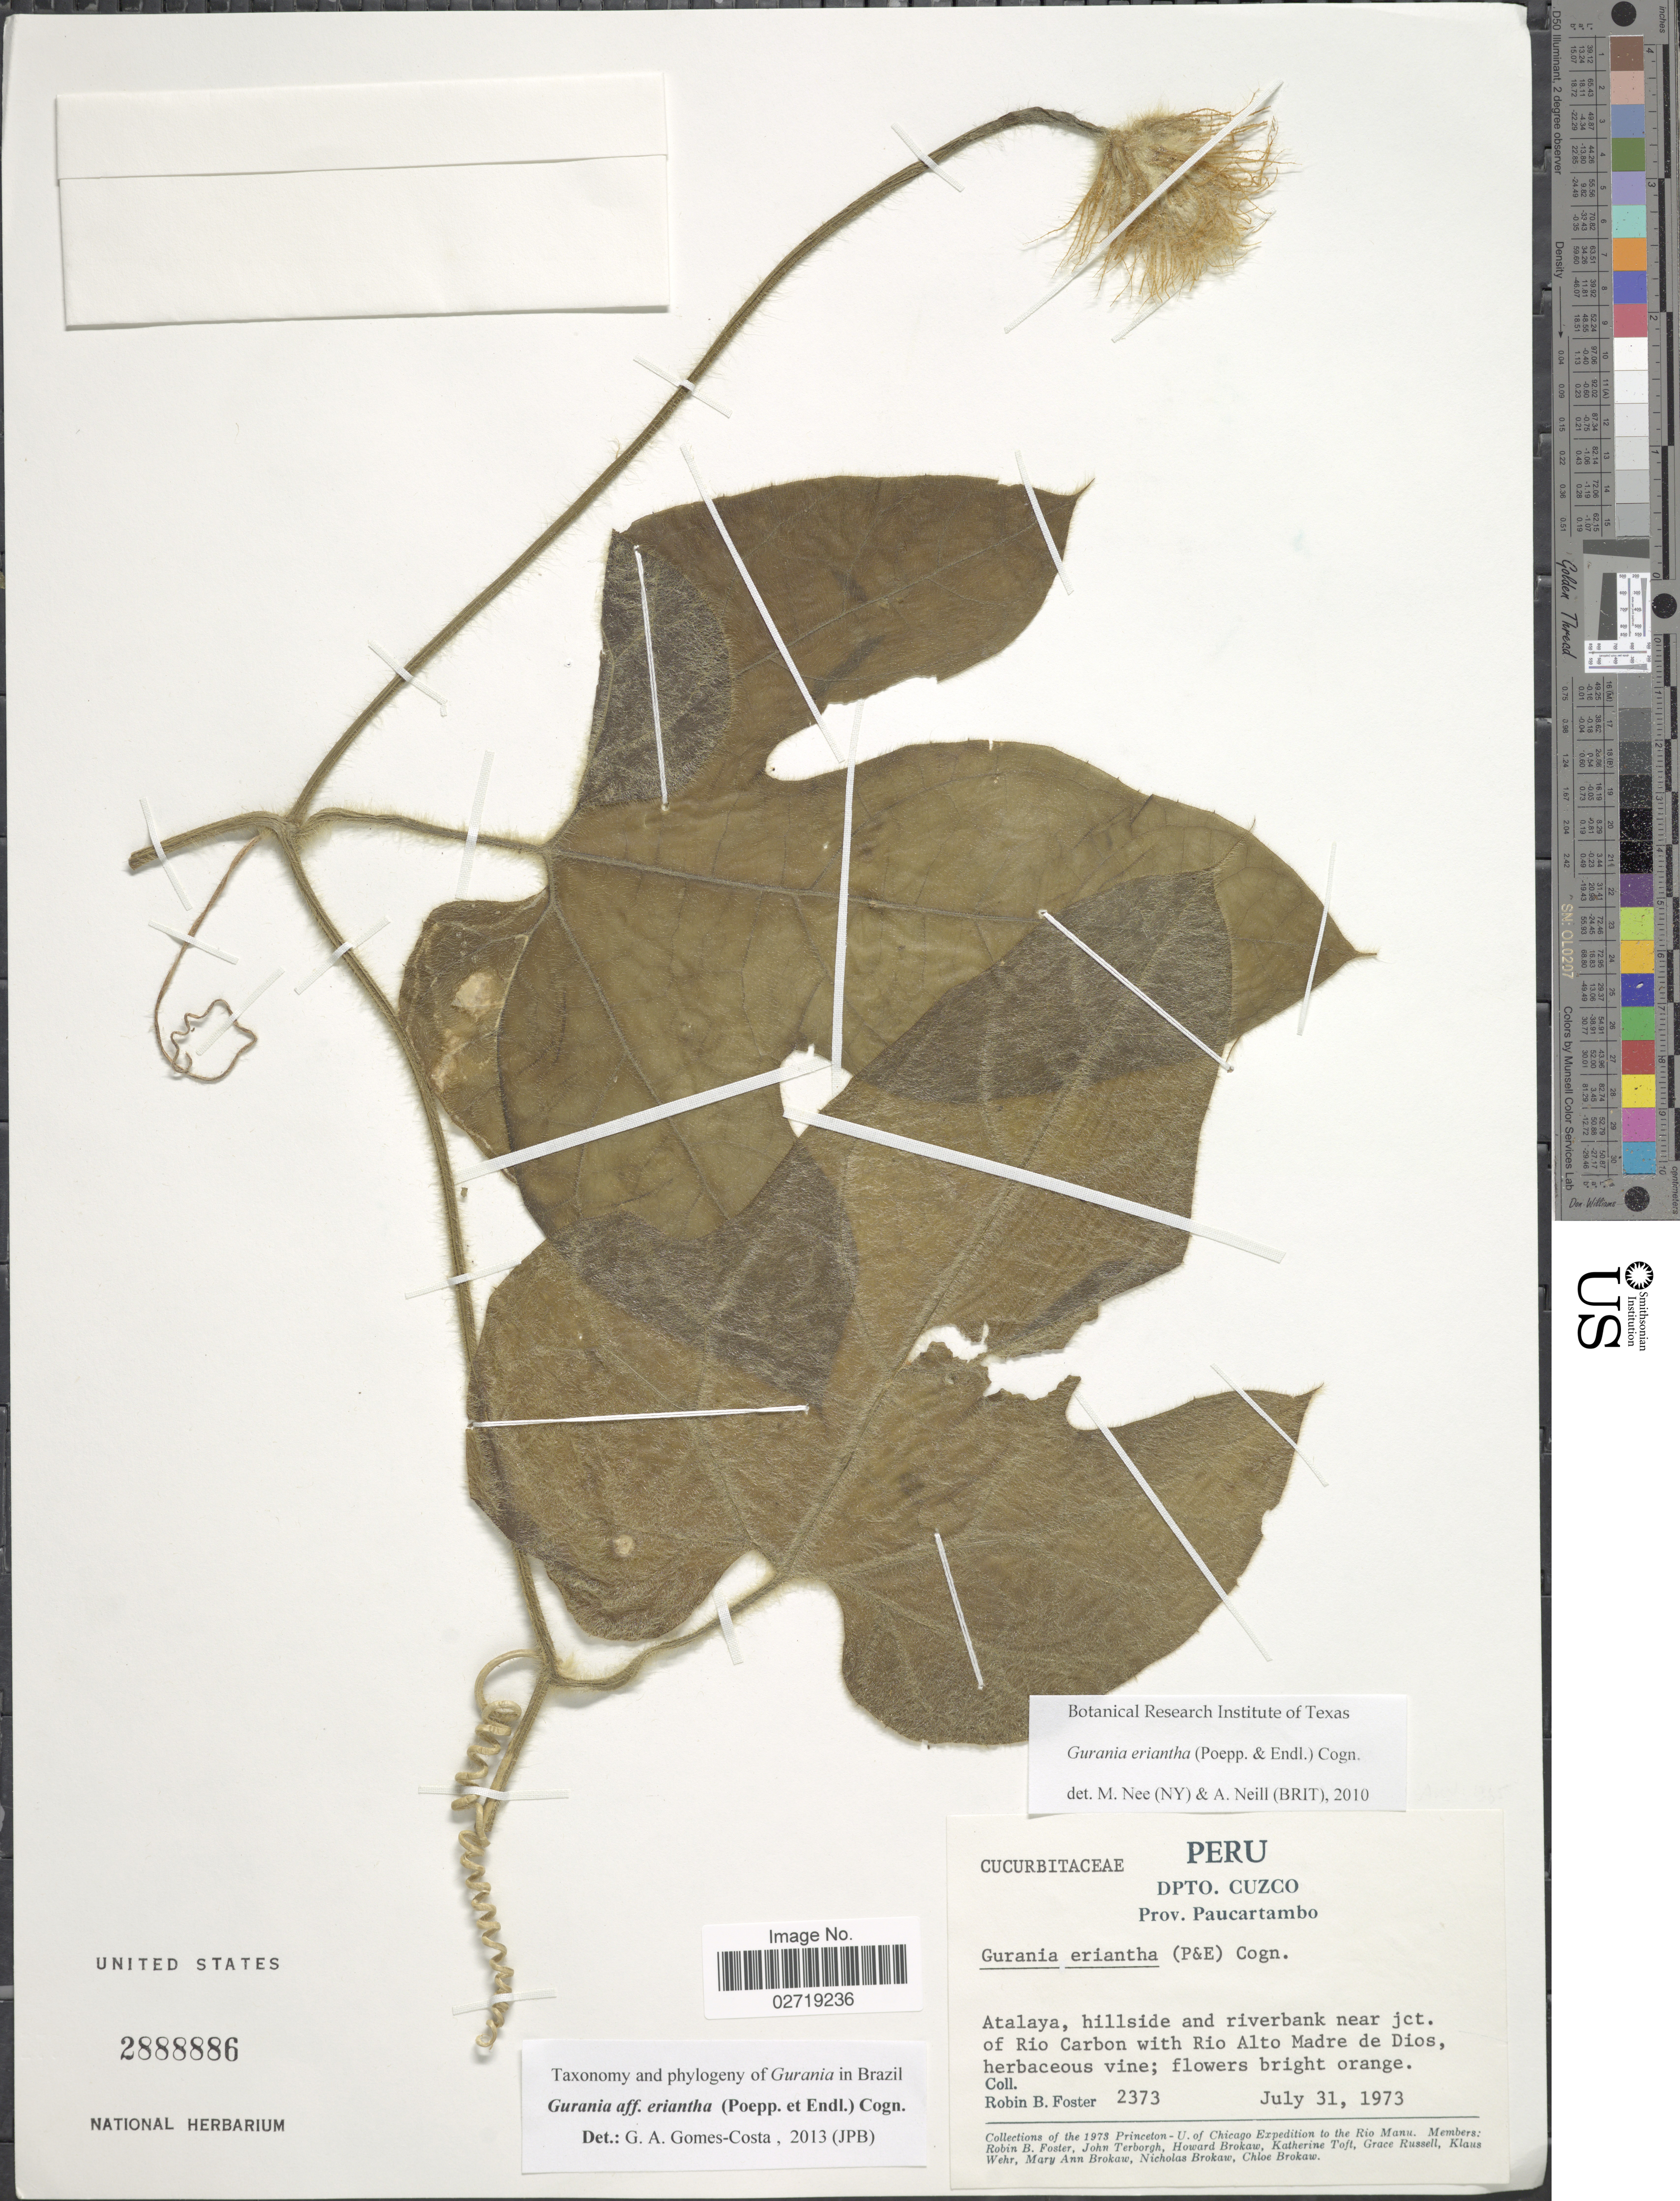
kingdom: Plantae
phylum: Tracheophyta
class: Magnoliopsida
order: Cucurbitales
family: Cucurbitaceae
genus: Gurania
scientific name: Gurania eriantha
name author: (Poepp. & Endl.) Cogn.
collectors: R. B. Foster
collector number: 2373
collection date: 1973-07-31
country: Peru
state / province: Cusco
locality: Prov. Paucartambo. Atalaya, hillside and riverbank near jct. of Rio Carbon with Rio Alto Madre de Dios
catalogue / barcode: US 2888886